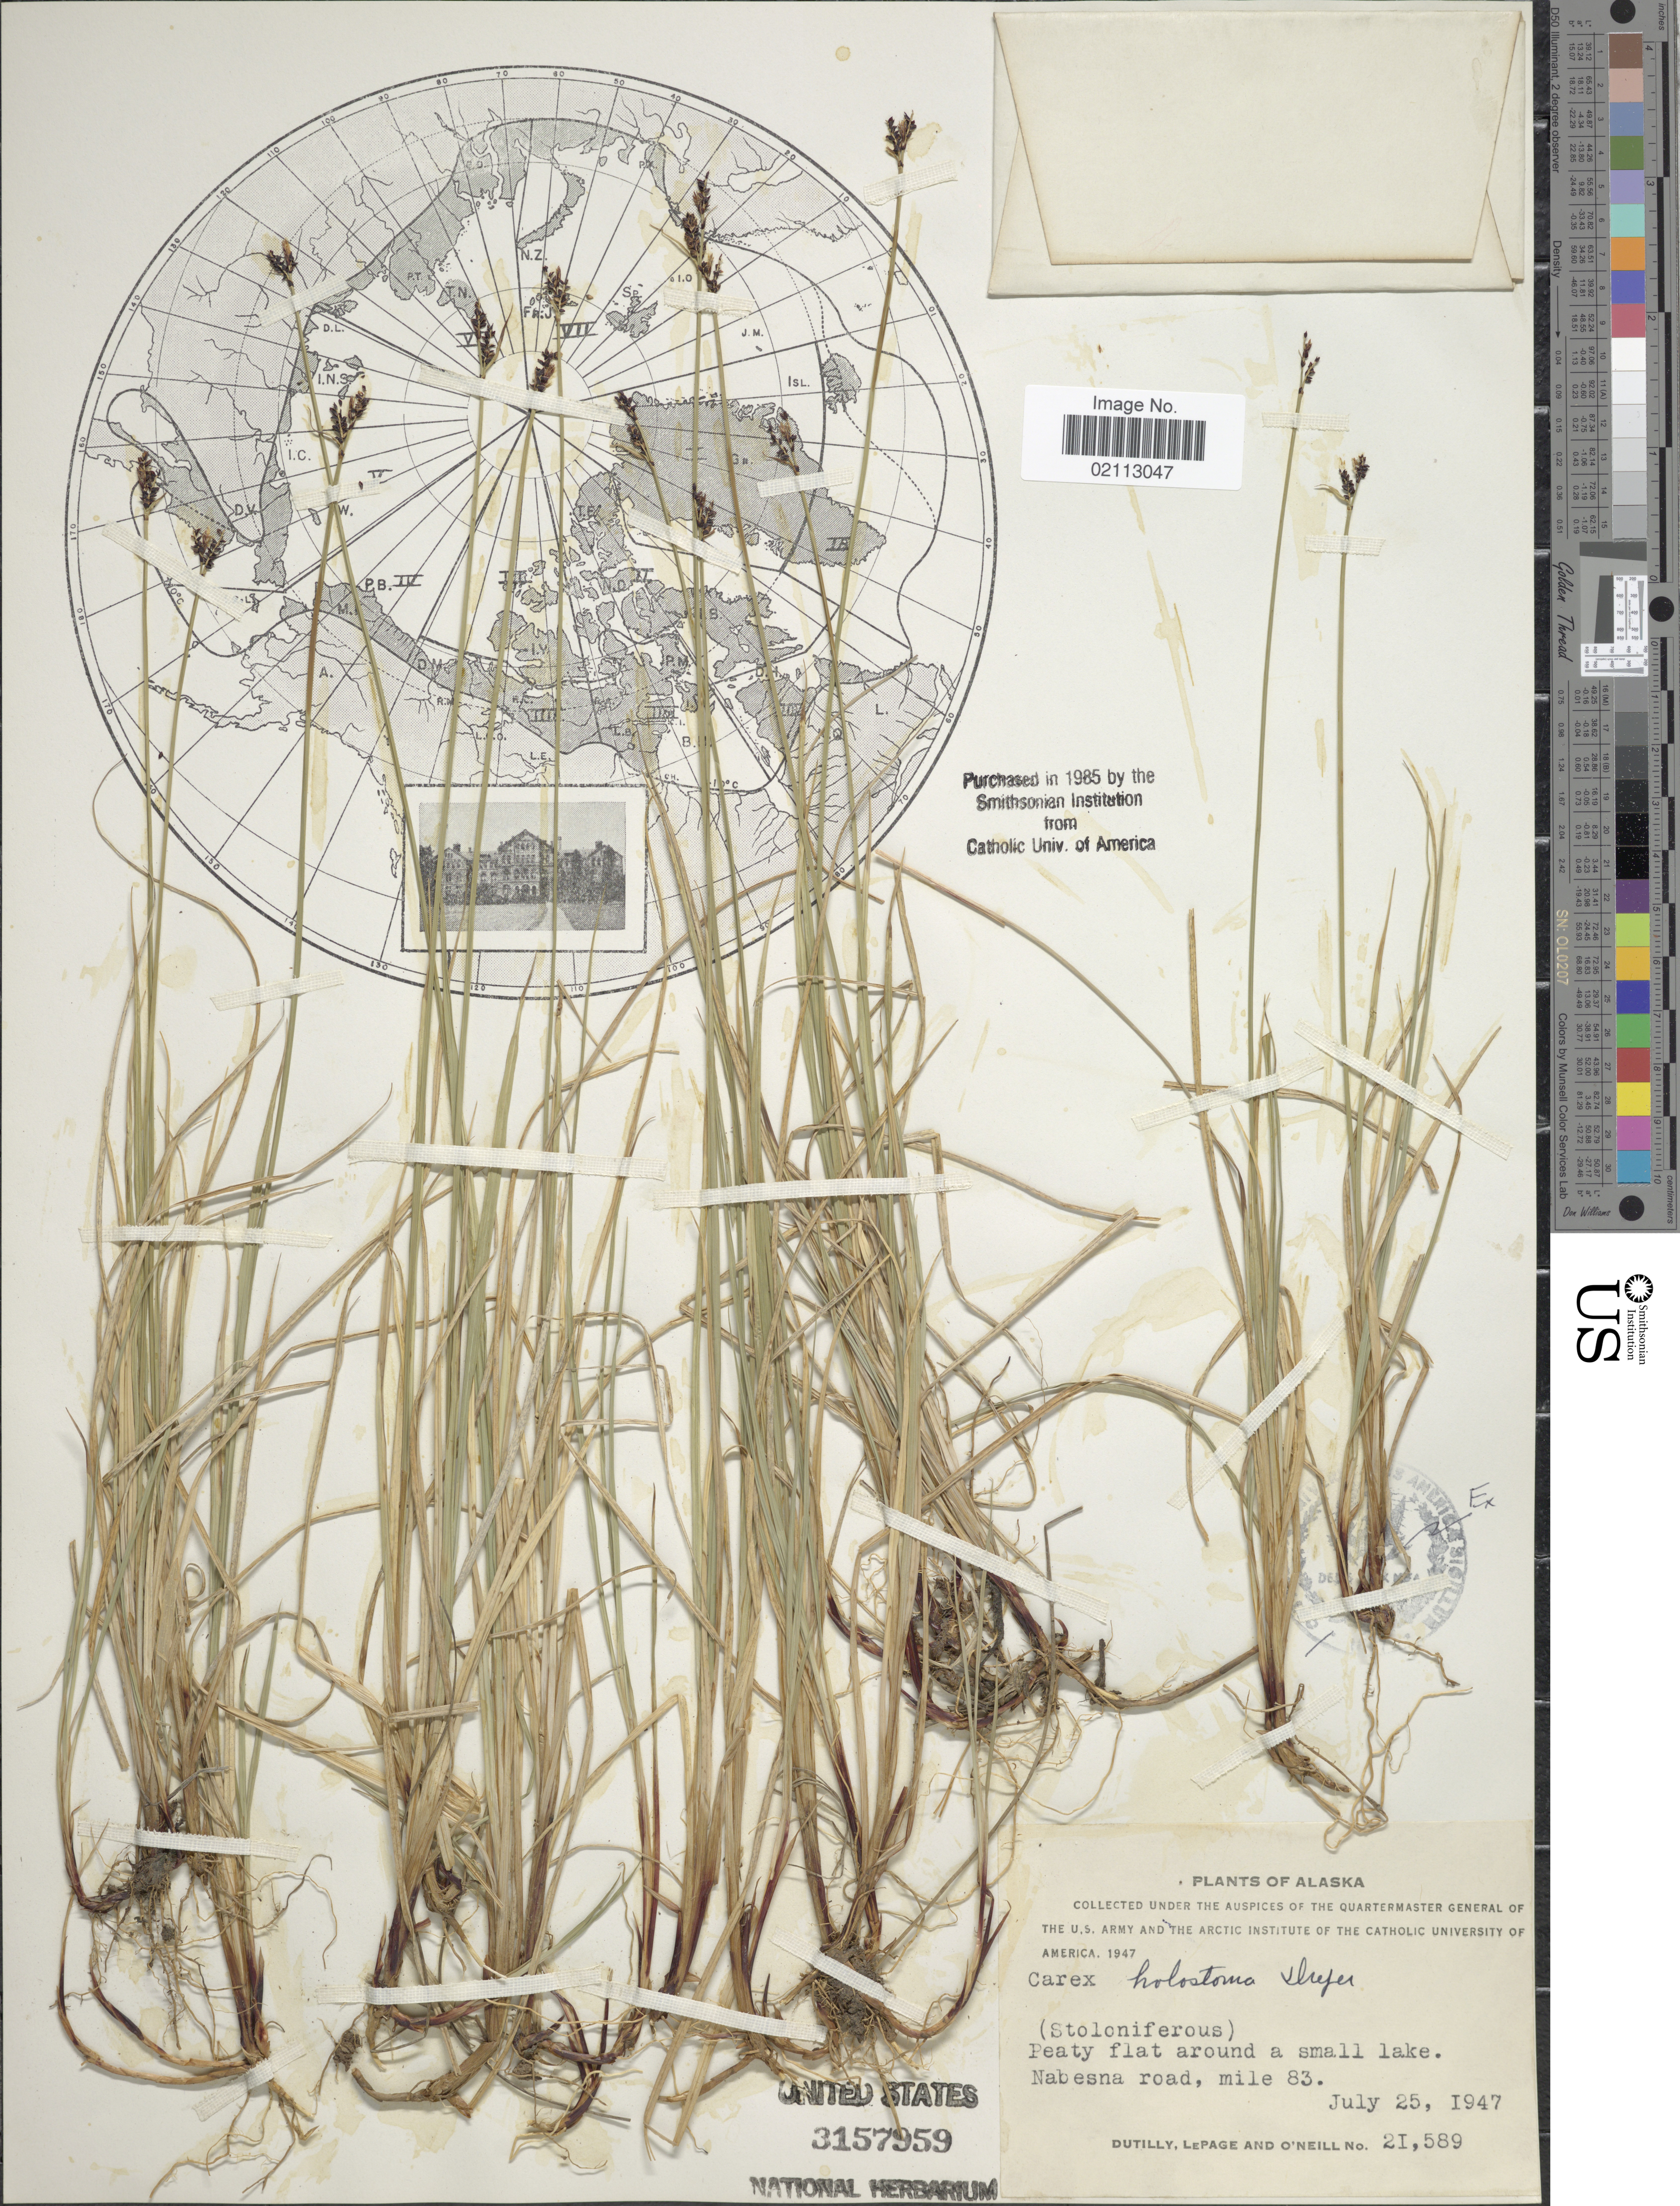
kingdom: Plantae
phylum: Tracheophyta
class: Liliopsida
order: Poales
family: Cyperaceae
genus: Carex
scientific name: Carex holostoma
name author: Drejer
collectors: -. Dutilly, -. LePage & O' Neill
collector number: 21589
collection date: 1947-07-25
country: United States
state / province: Alaska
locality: Peaty flat around a small lake. Nabesna road, mile83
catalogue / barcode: US 3157959